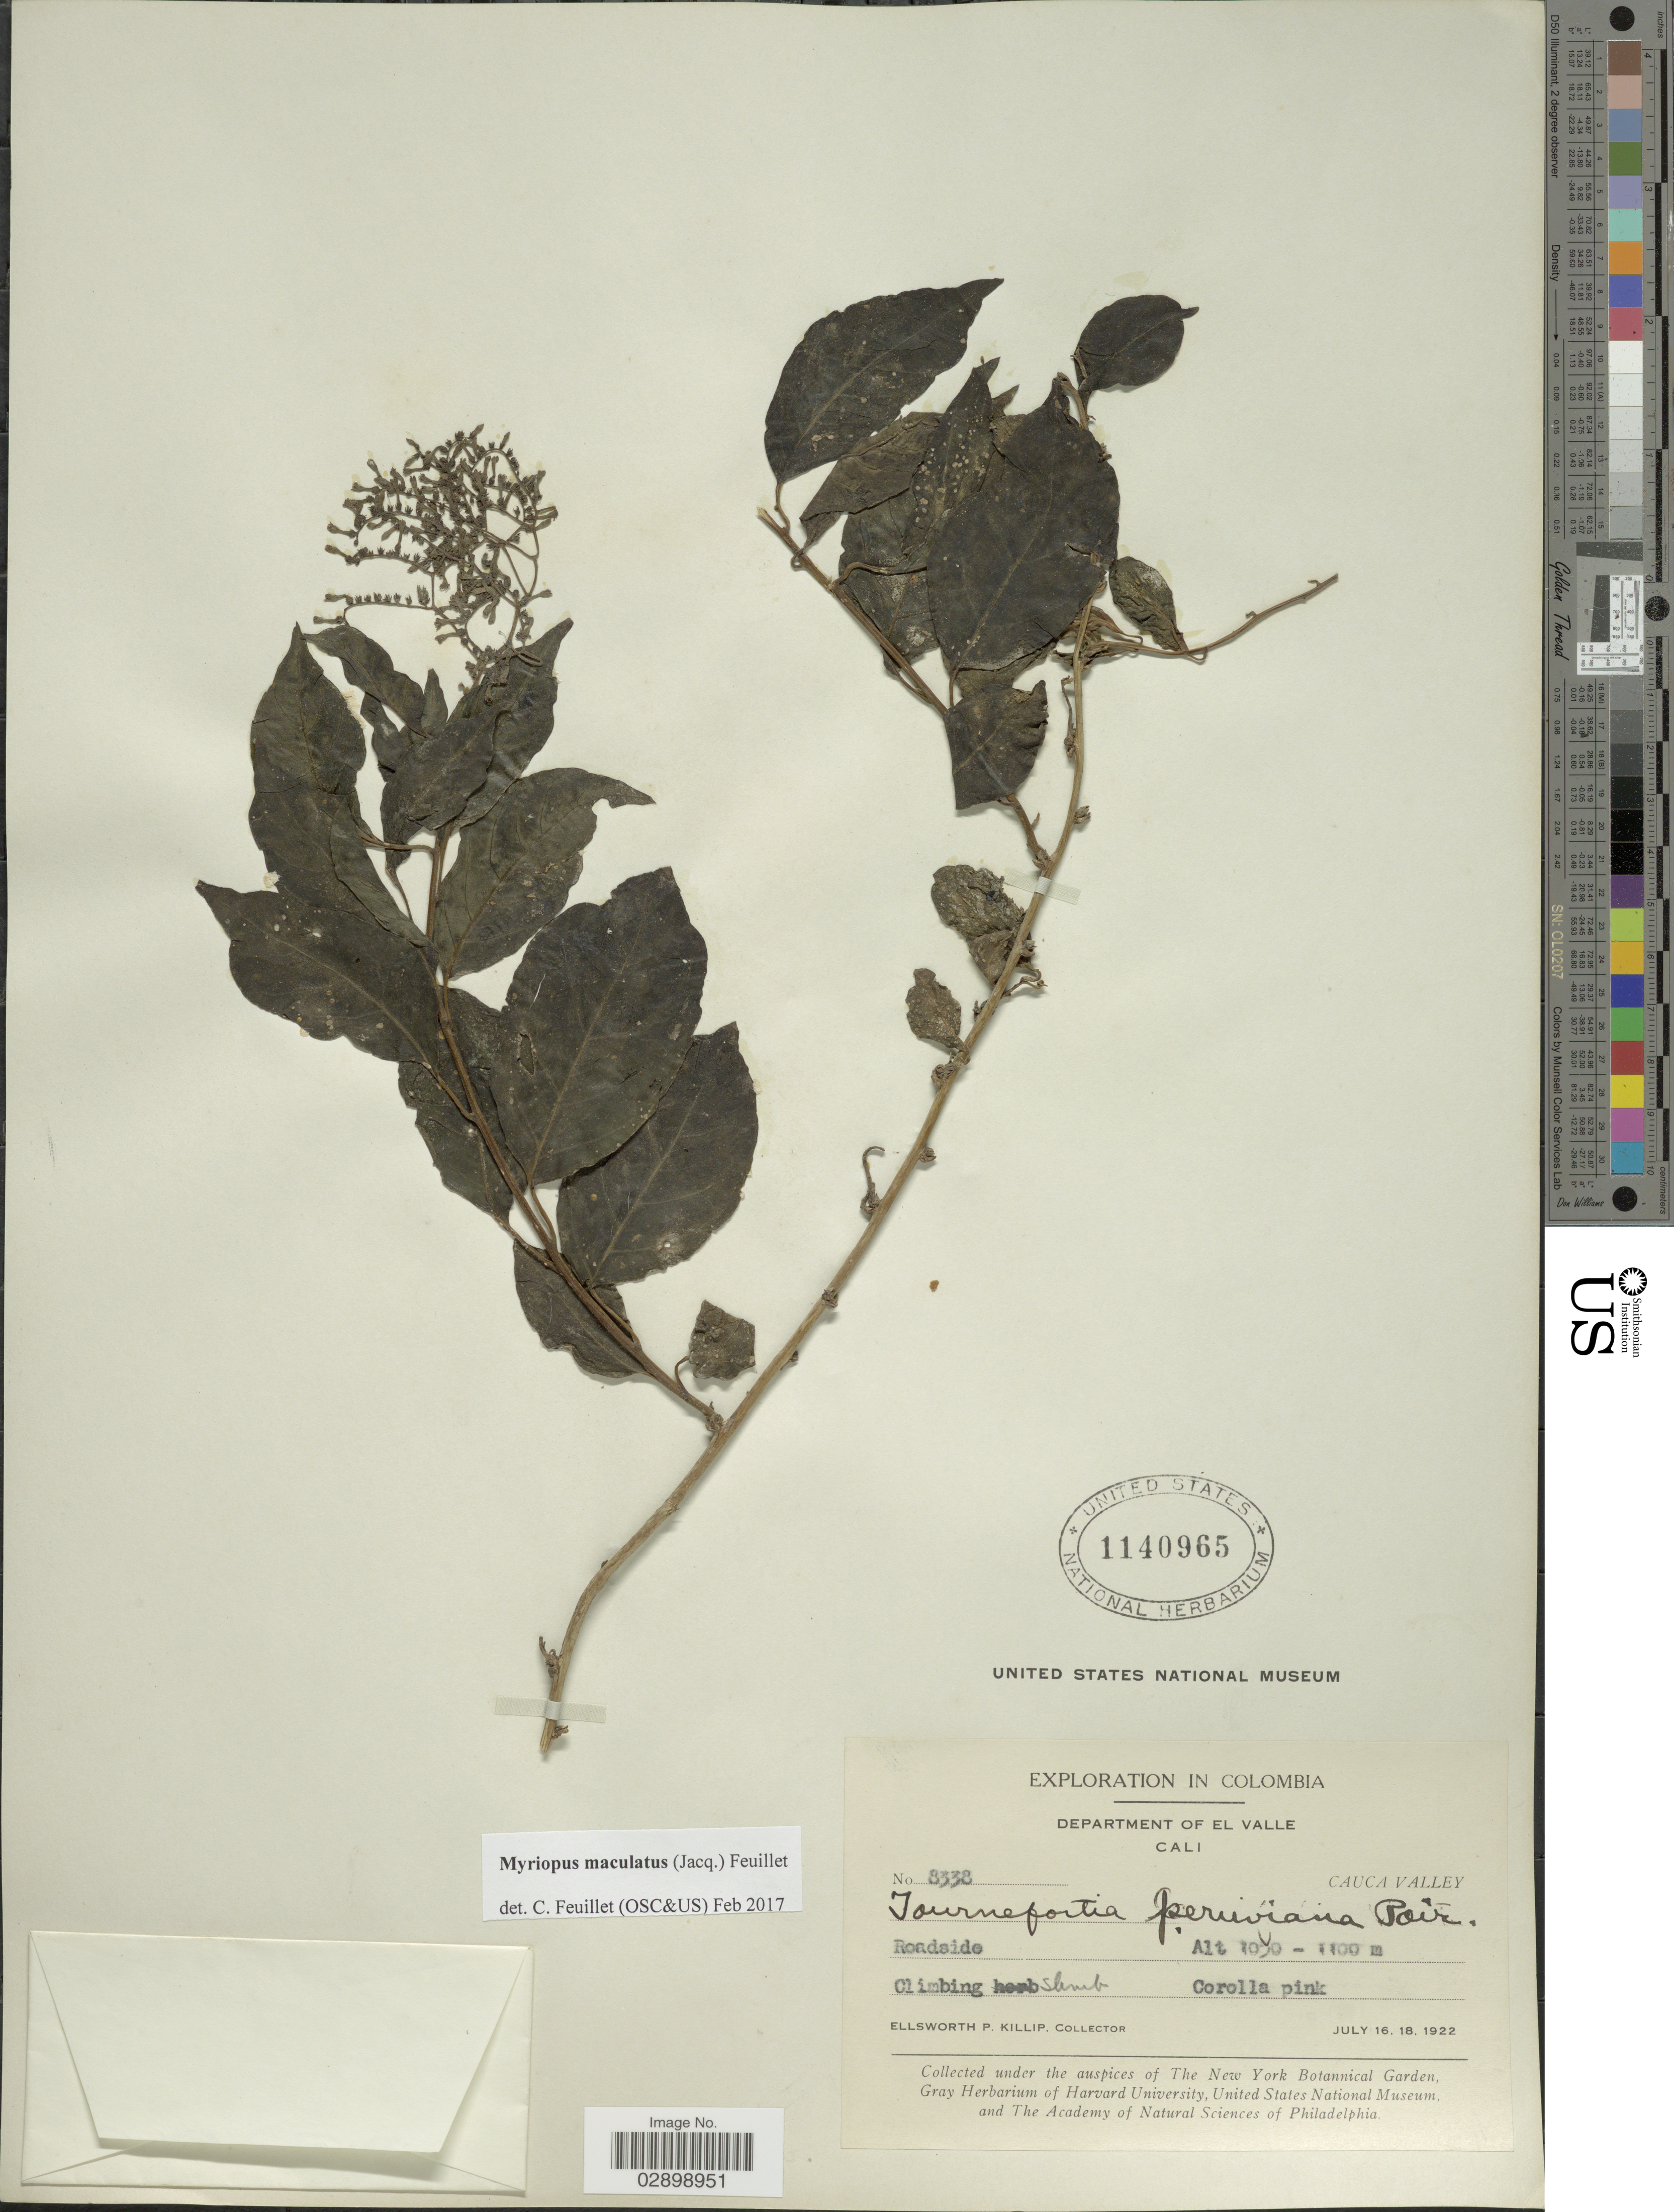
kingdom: Plantae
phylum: Tracheophyta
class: Magnoliopsida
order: Boraginales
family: Heliotropiaceae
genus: Myriopus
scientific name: Myriopus maculatus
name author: (Jacq.) Feuillet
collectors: E. P. Killip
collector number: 8338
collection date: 1922-07-16/1922-07-18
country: Colombia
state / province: Valle del Cauca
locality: Department of El Valle. Cali. Cauca Valley.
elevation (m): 1050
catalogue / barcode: US 1140965